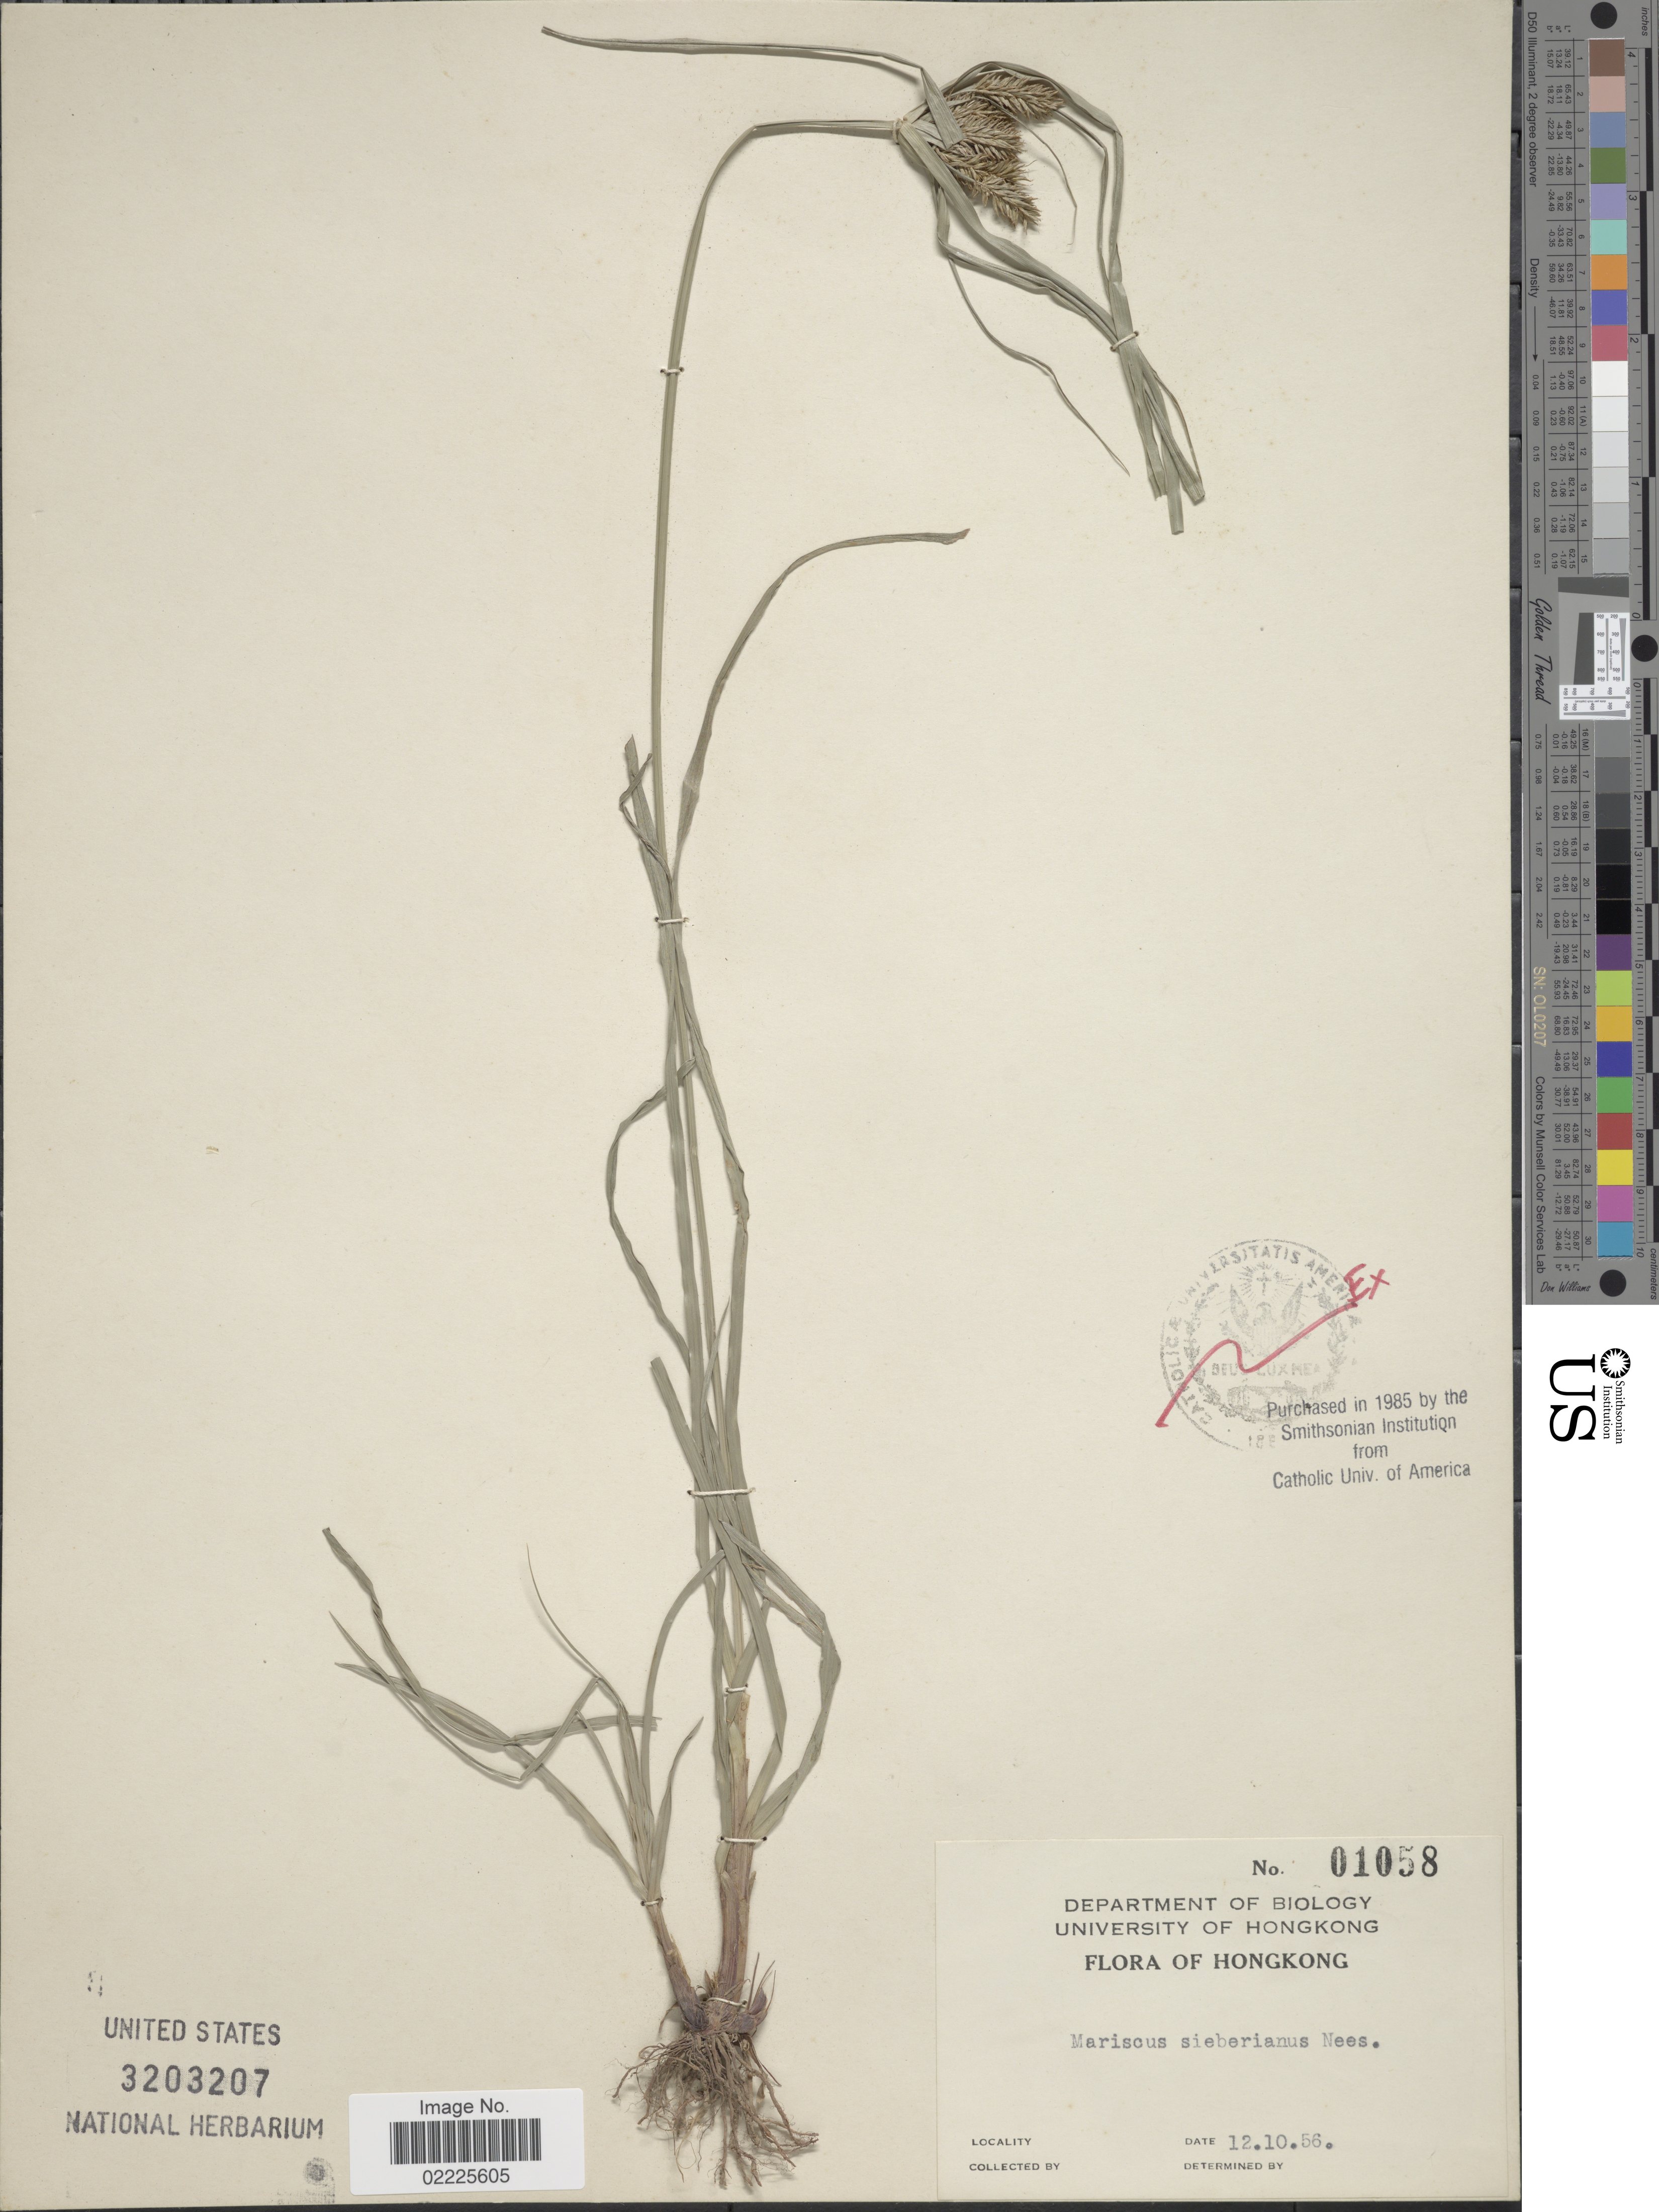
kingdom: Plantae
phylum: Tracheophyta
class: Liliopsida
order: Poales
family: Cyperaceae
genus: Cyperus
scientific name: Cyperus cyperoides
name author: (L.) Kuntze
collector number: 01058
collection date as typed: Transcribed d/m/y: 12/10/56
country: China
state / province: Hong Kong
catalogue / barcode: US 3203207